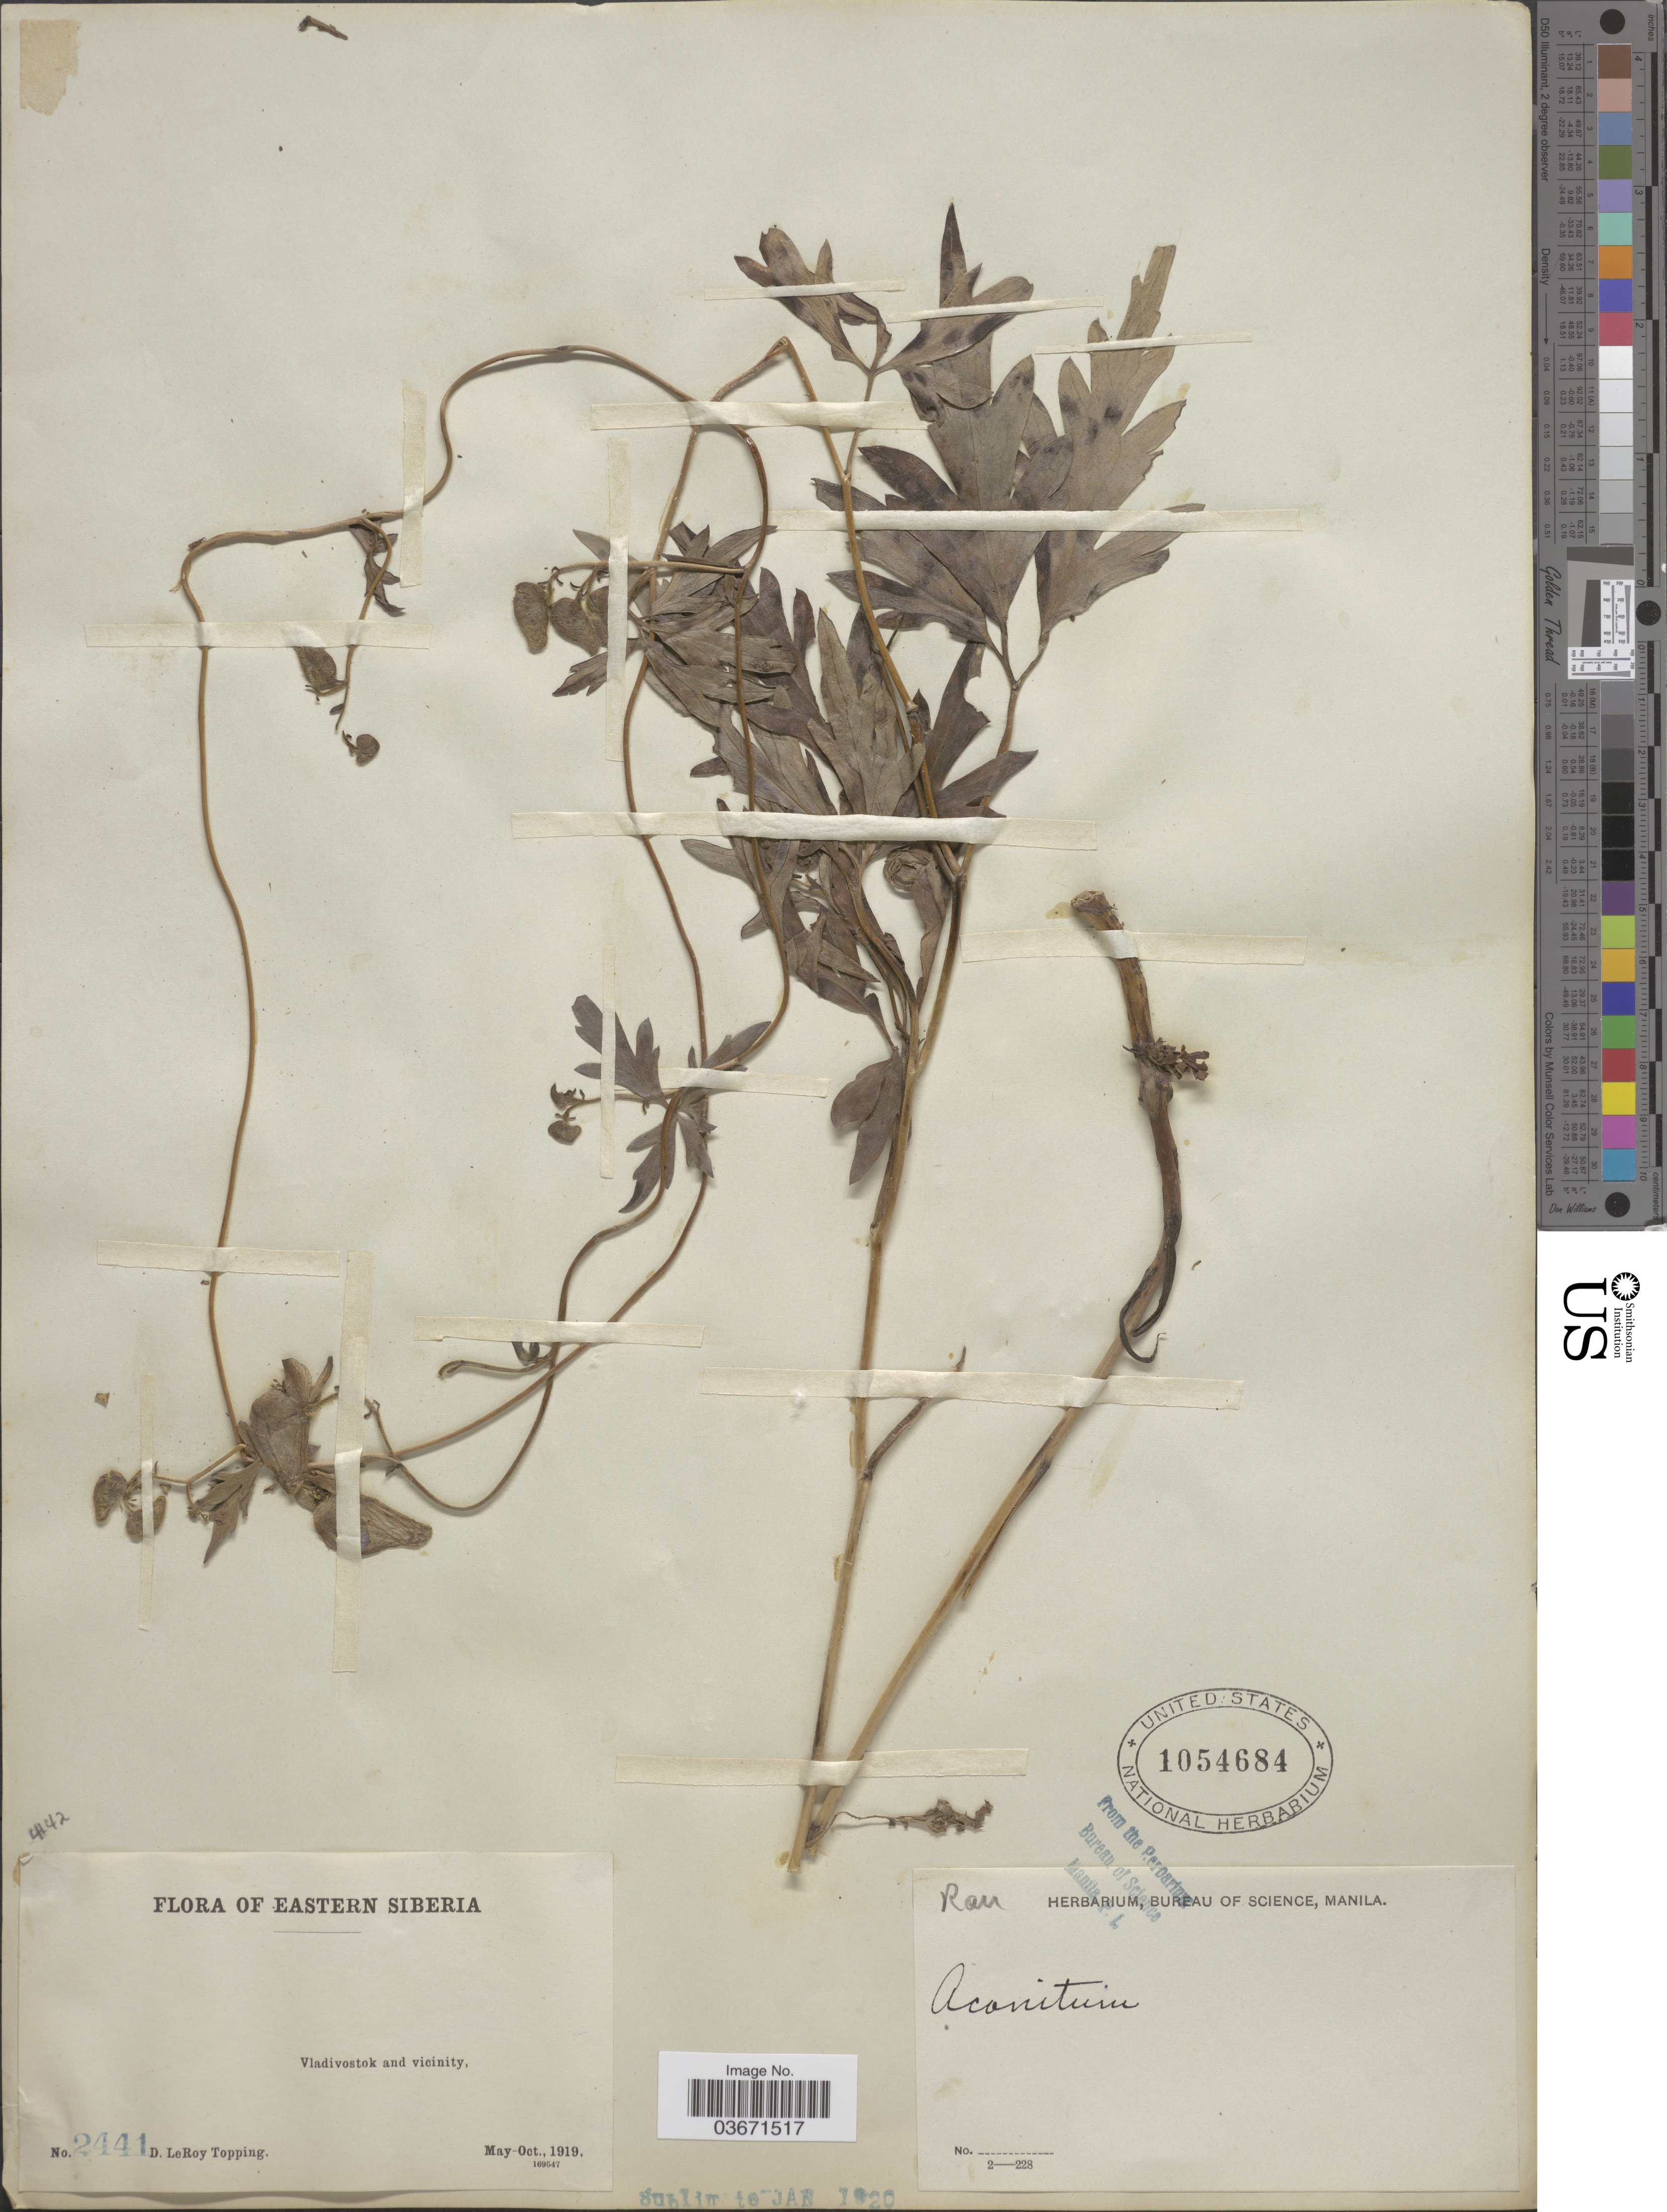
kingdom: Plantae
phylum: Tracheophyta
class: Magnoliopsida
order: Ranunculales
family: Ranunculaceae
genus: Aconitum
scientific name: Aconitum sp.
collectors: D. L. Topping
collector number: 2441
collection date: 1919-05/1919-10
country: Russian Federation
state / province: Primorsky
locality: Eastern Siberia. Vladivostok and vicinity.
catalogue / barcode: US 1054684